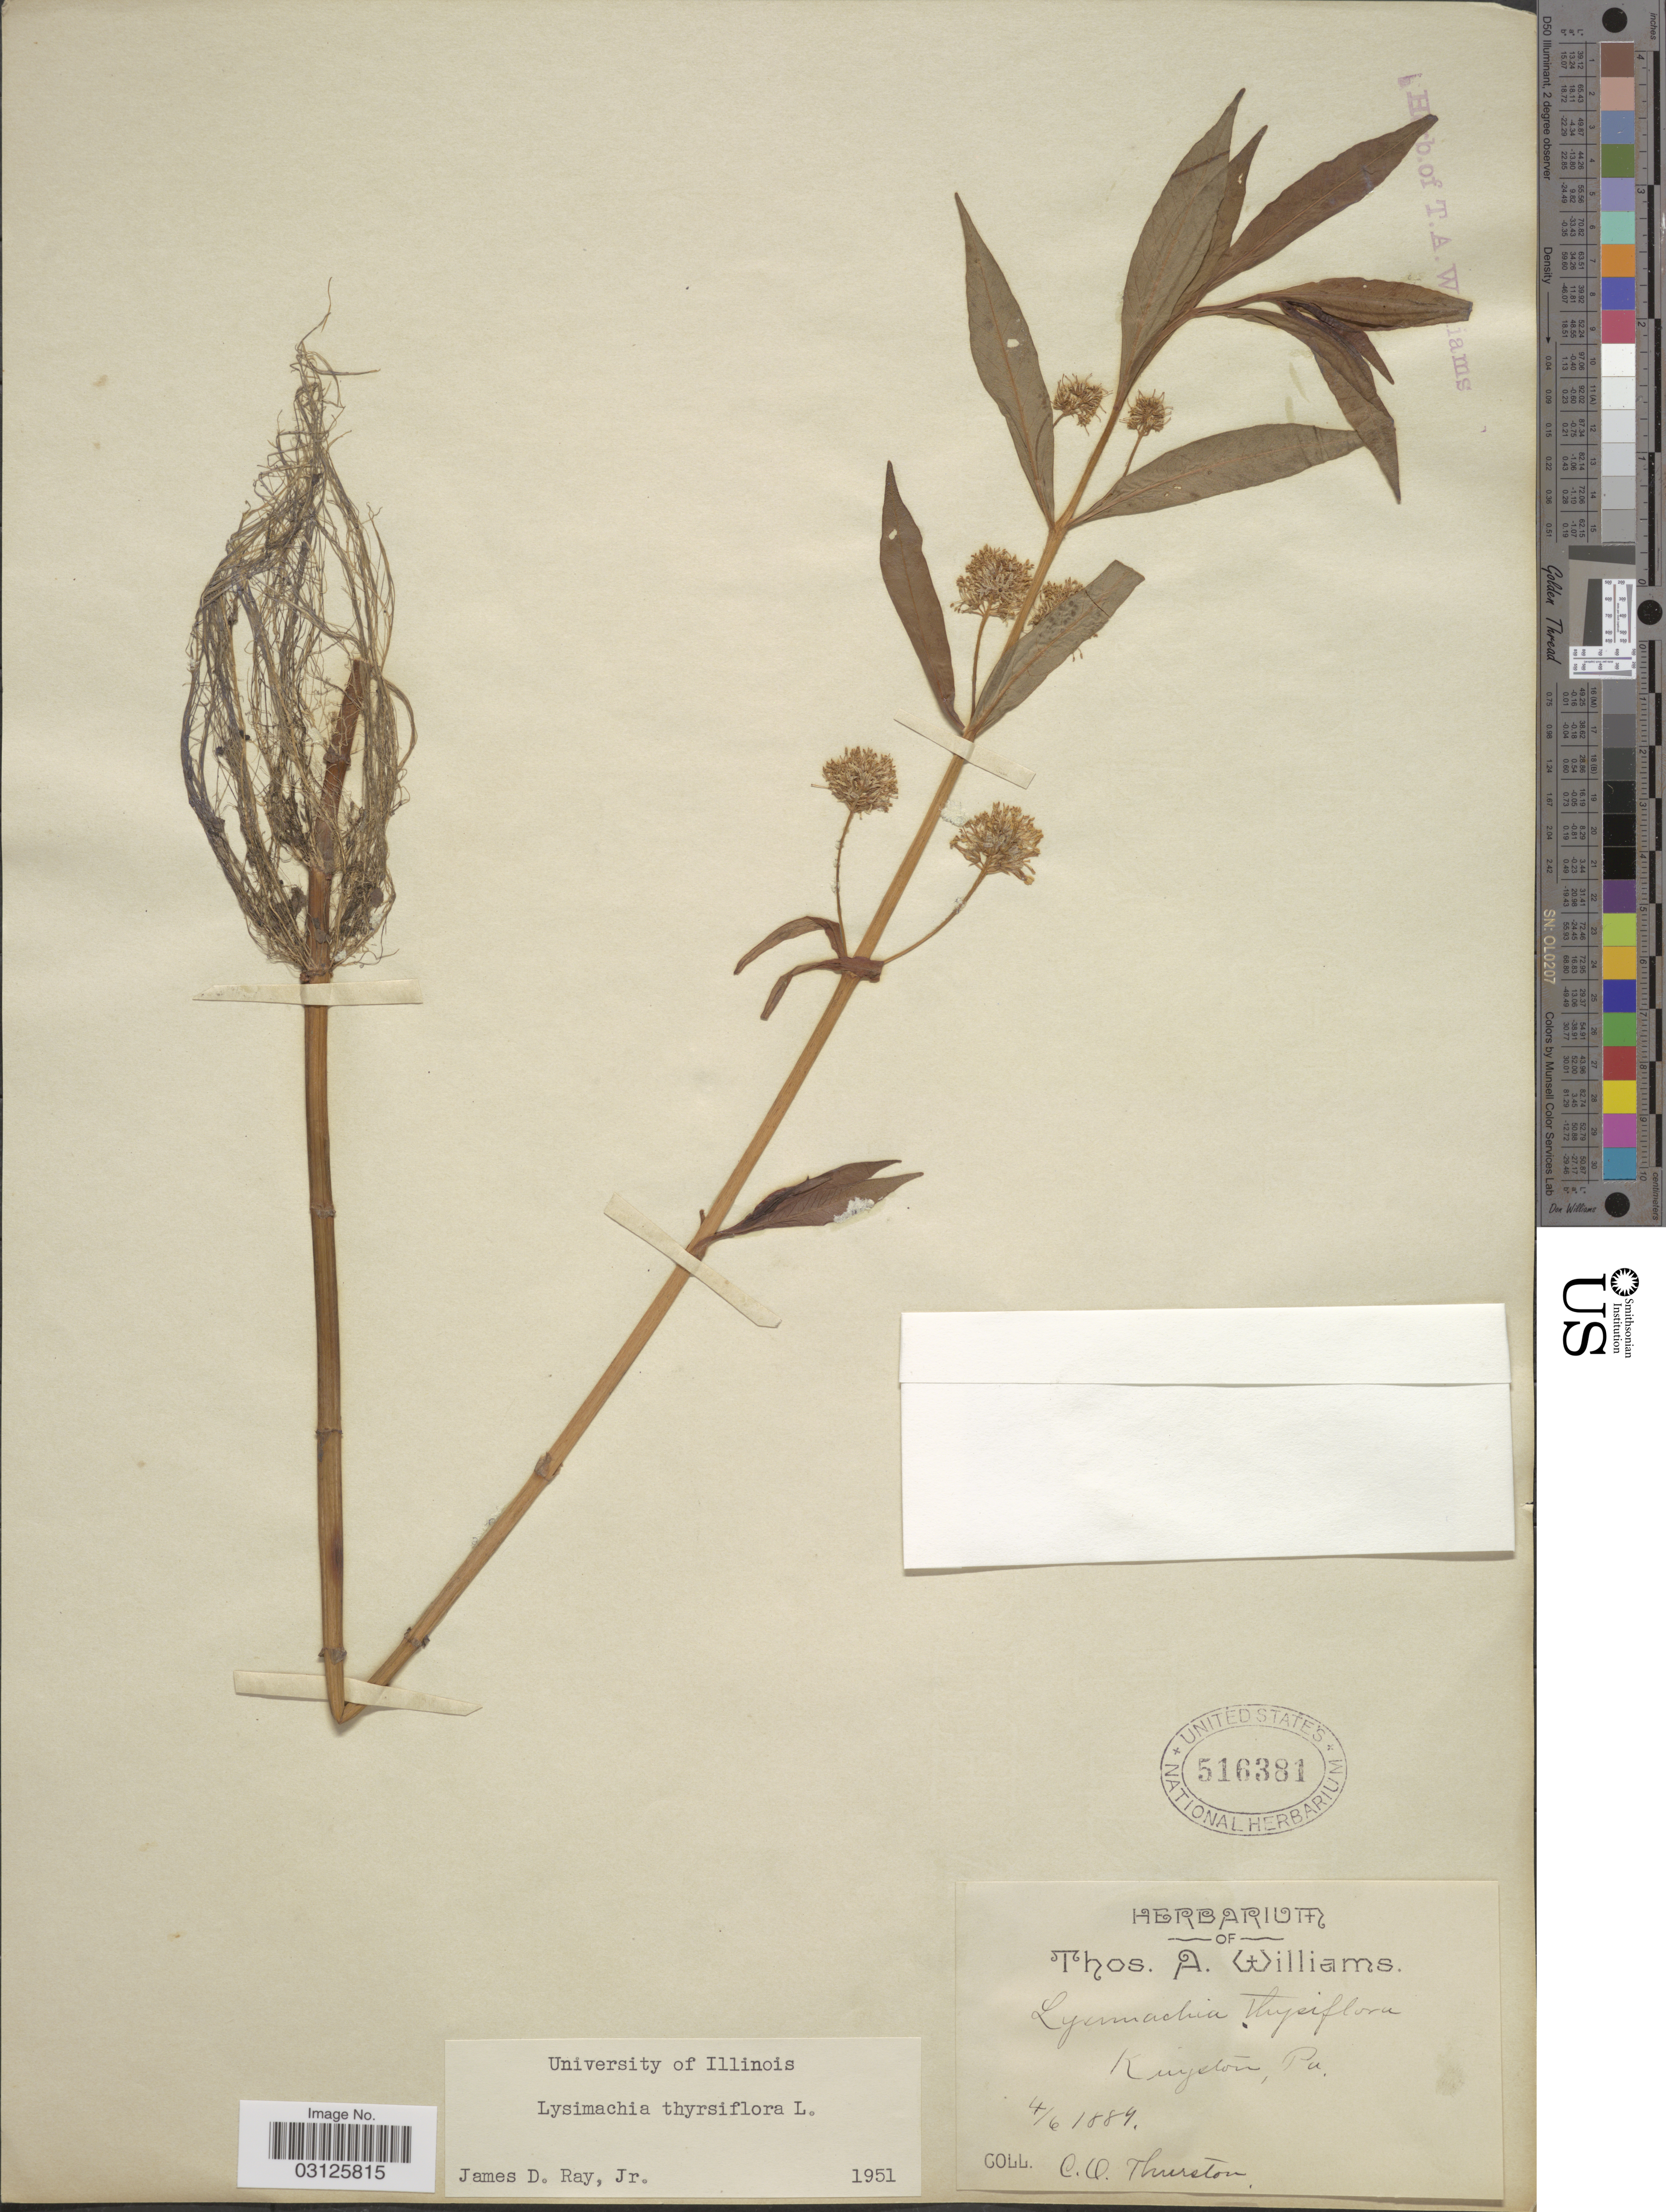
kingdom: Plantae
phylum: Tracheophyta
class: Magnoliopsida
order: Ericales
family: Primulaceae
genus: Lysimachia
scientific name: Lysimachia thyrsiflora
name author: L.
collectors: C. Thurston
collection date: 1889-06-04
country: United States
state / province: Pennsylvania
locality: Kingston, Pa.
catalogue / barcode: US 516381